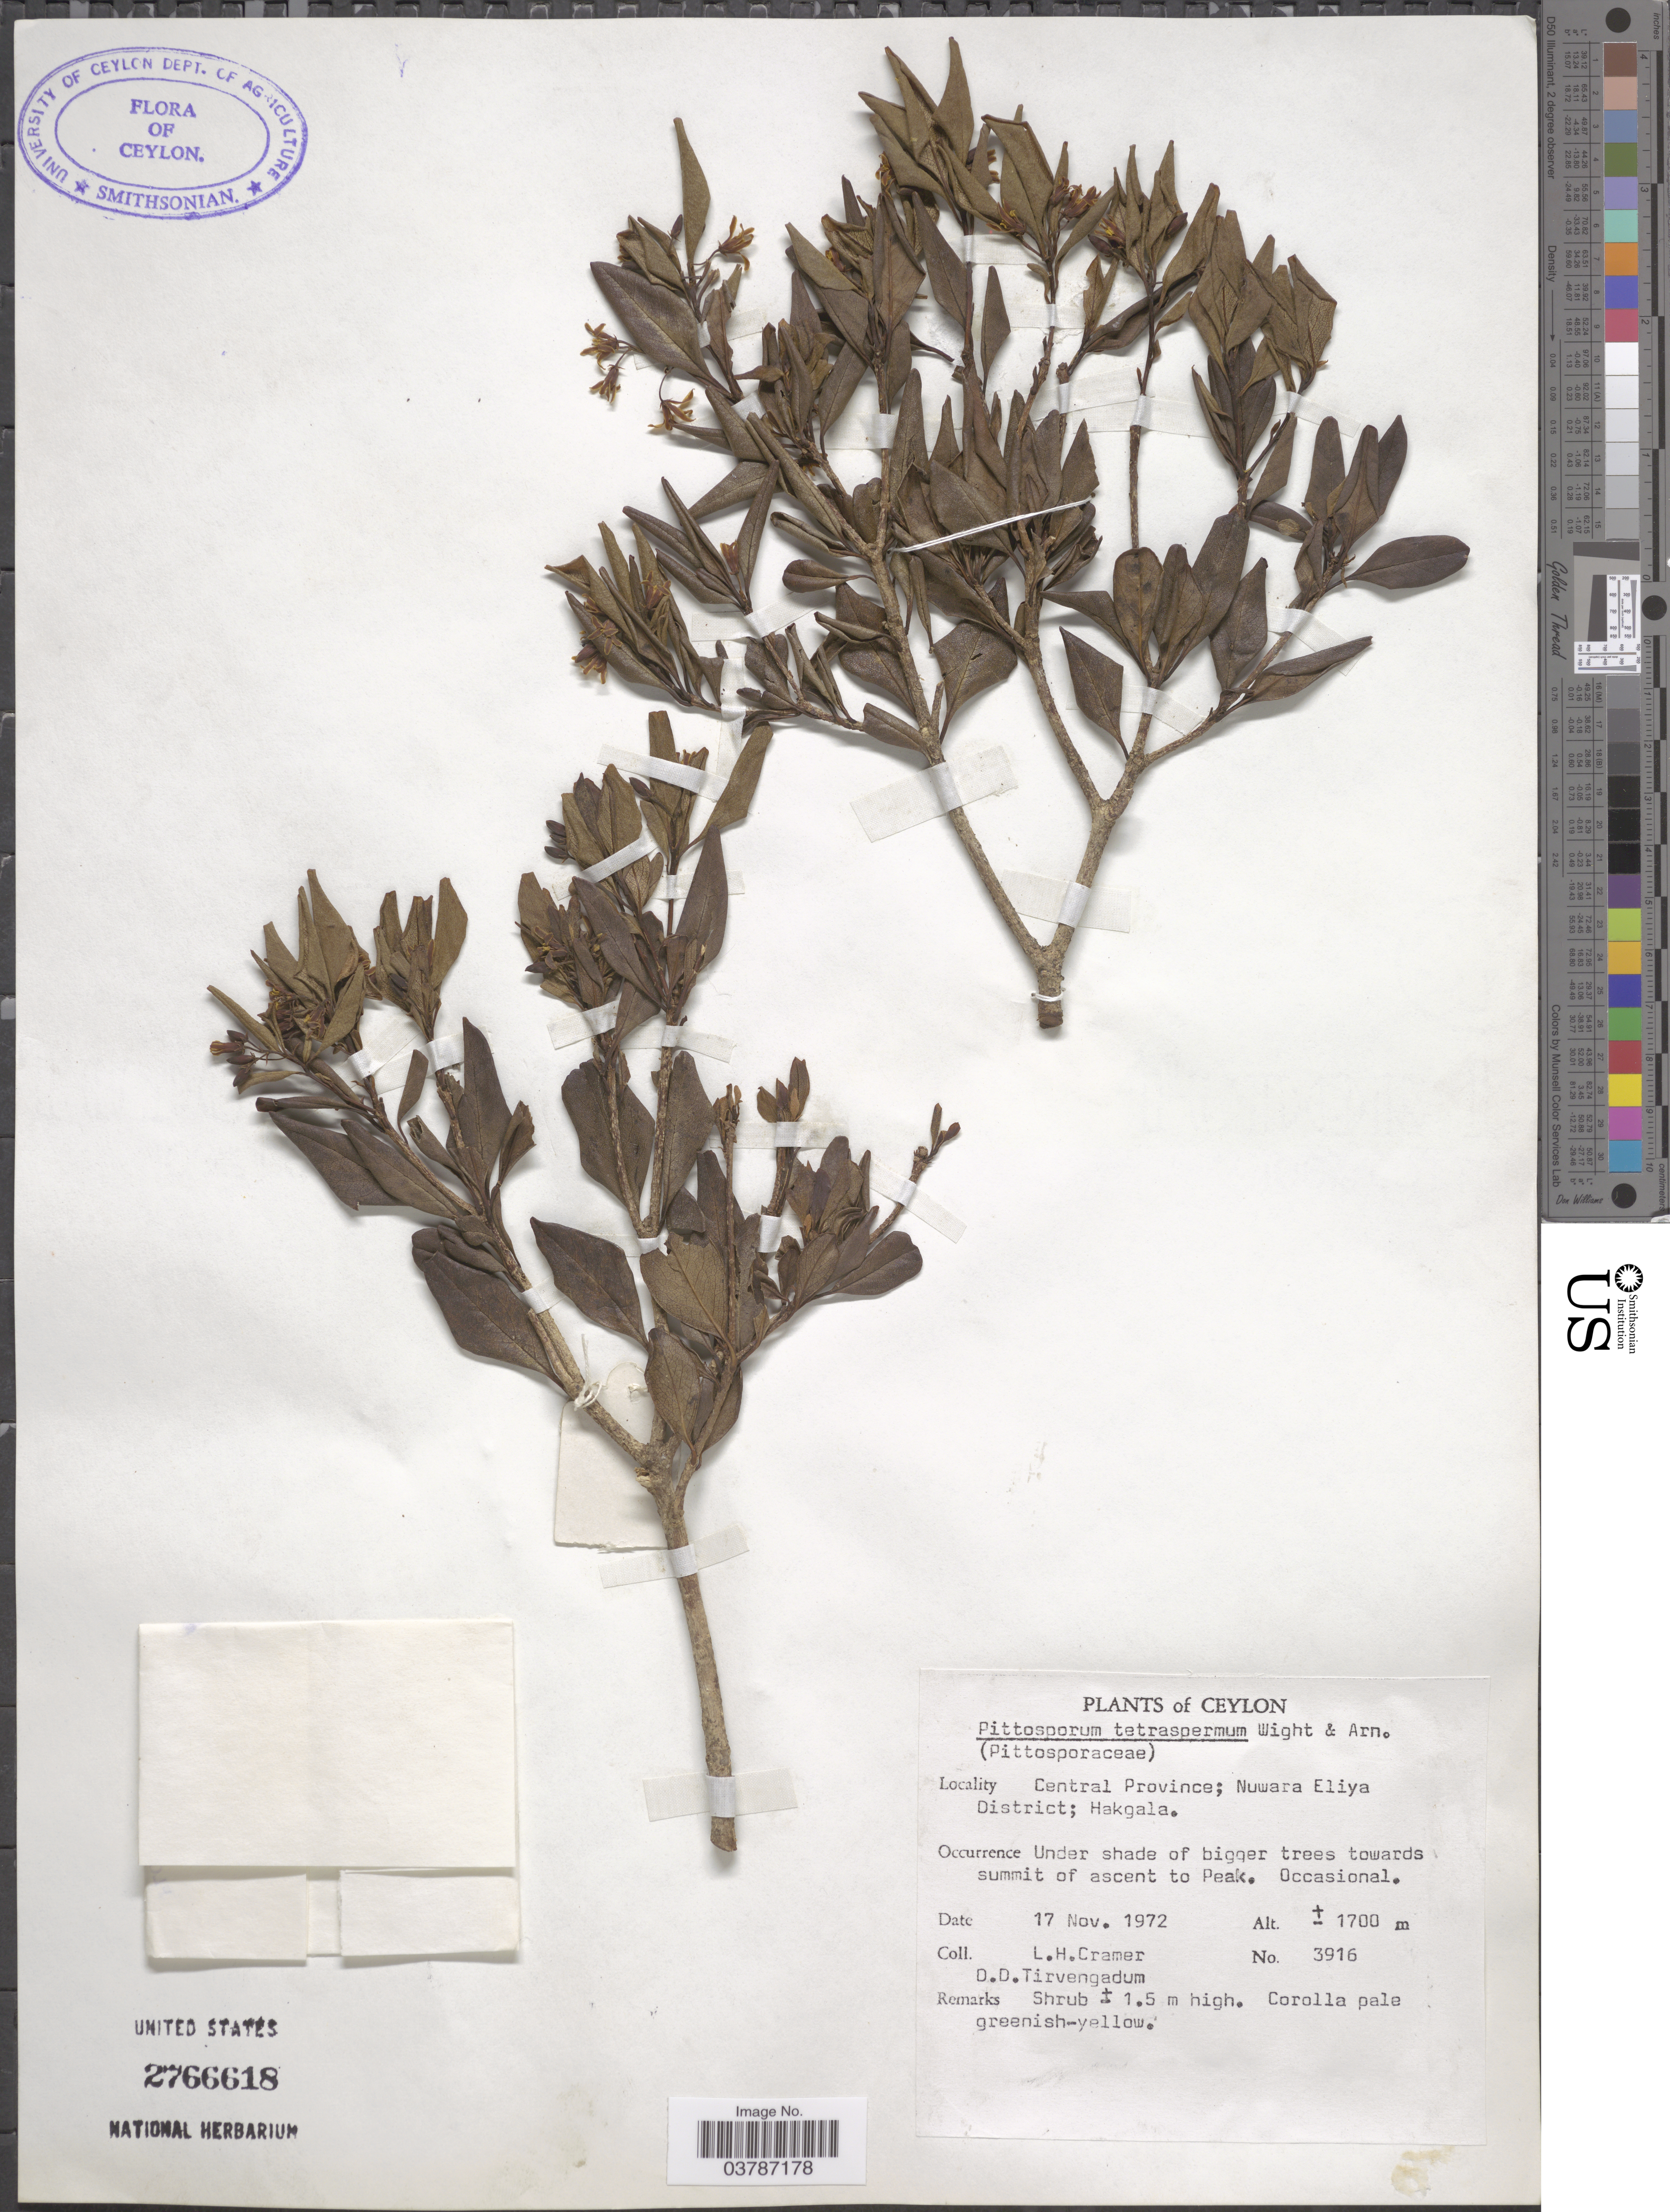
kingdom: Plantae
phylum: Tracheophyta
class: Magnoliopsida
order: Apiales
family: Pittosporaceae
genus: Pittosporum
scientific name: Pittosporum tetraspermum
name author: Wight & Arn.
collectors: L. H. Cramer & D. Tirvengadum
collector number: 3916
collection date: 1972-11-17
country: Sri Lanka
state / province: Central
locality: Ceylon. Nuwara Eliya District; Hakgala. Under shade of bigger trees towards summit of ascent to Peak.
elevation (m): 1700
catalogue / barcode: US 2766618